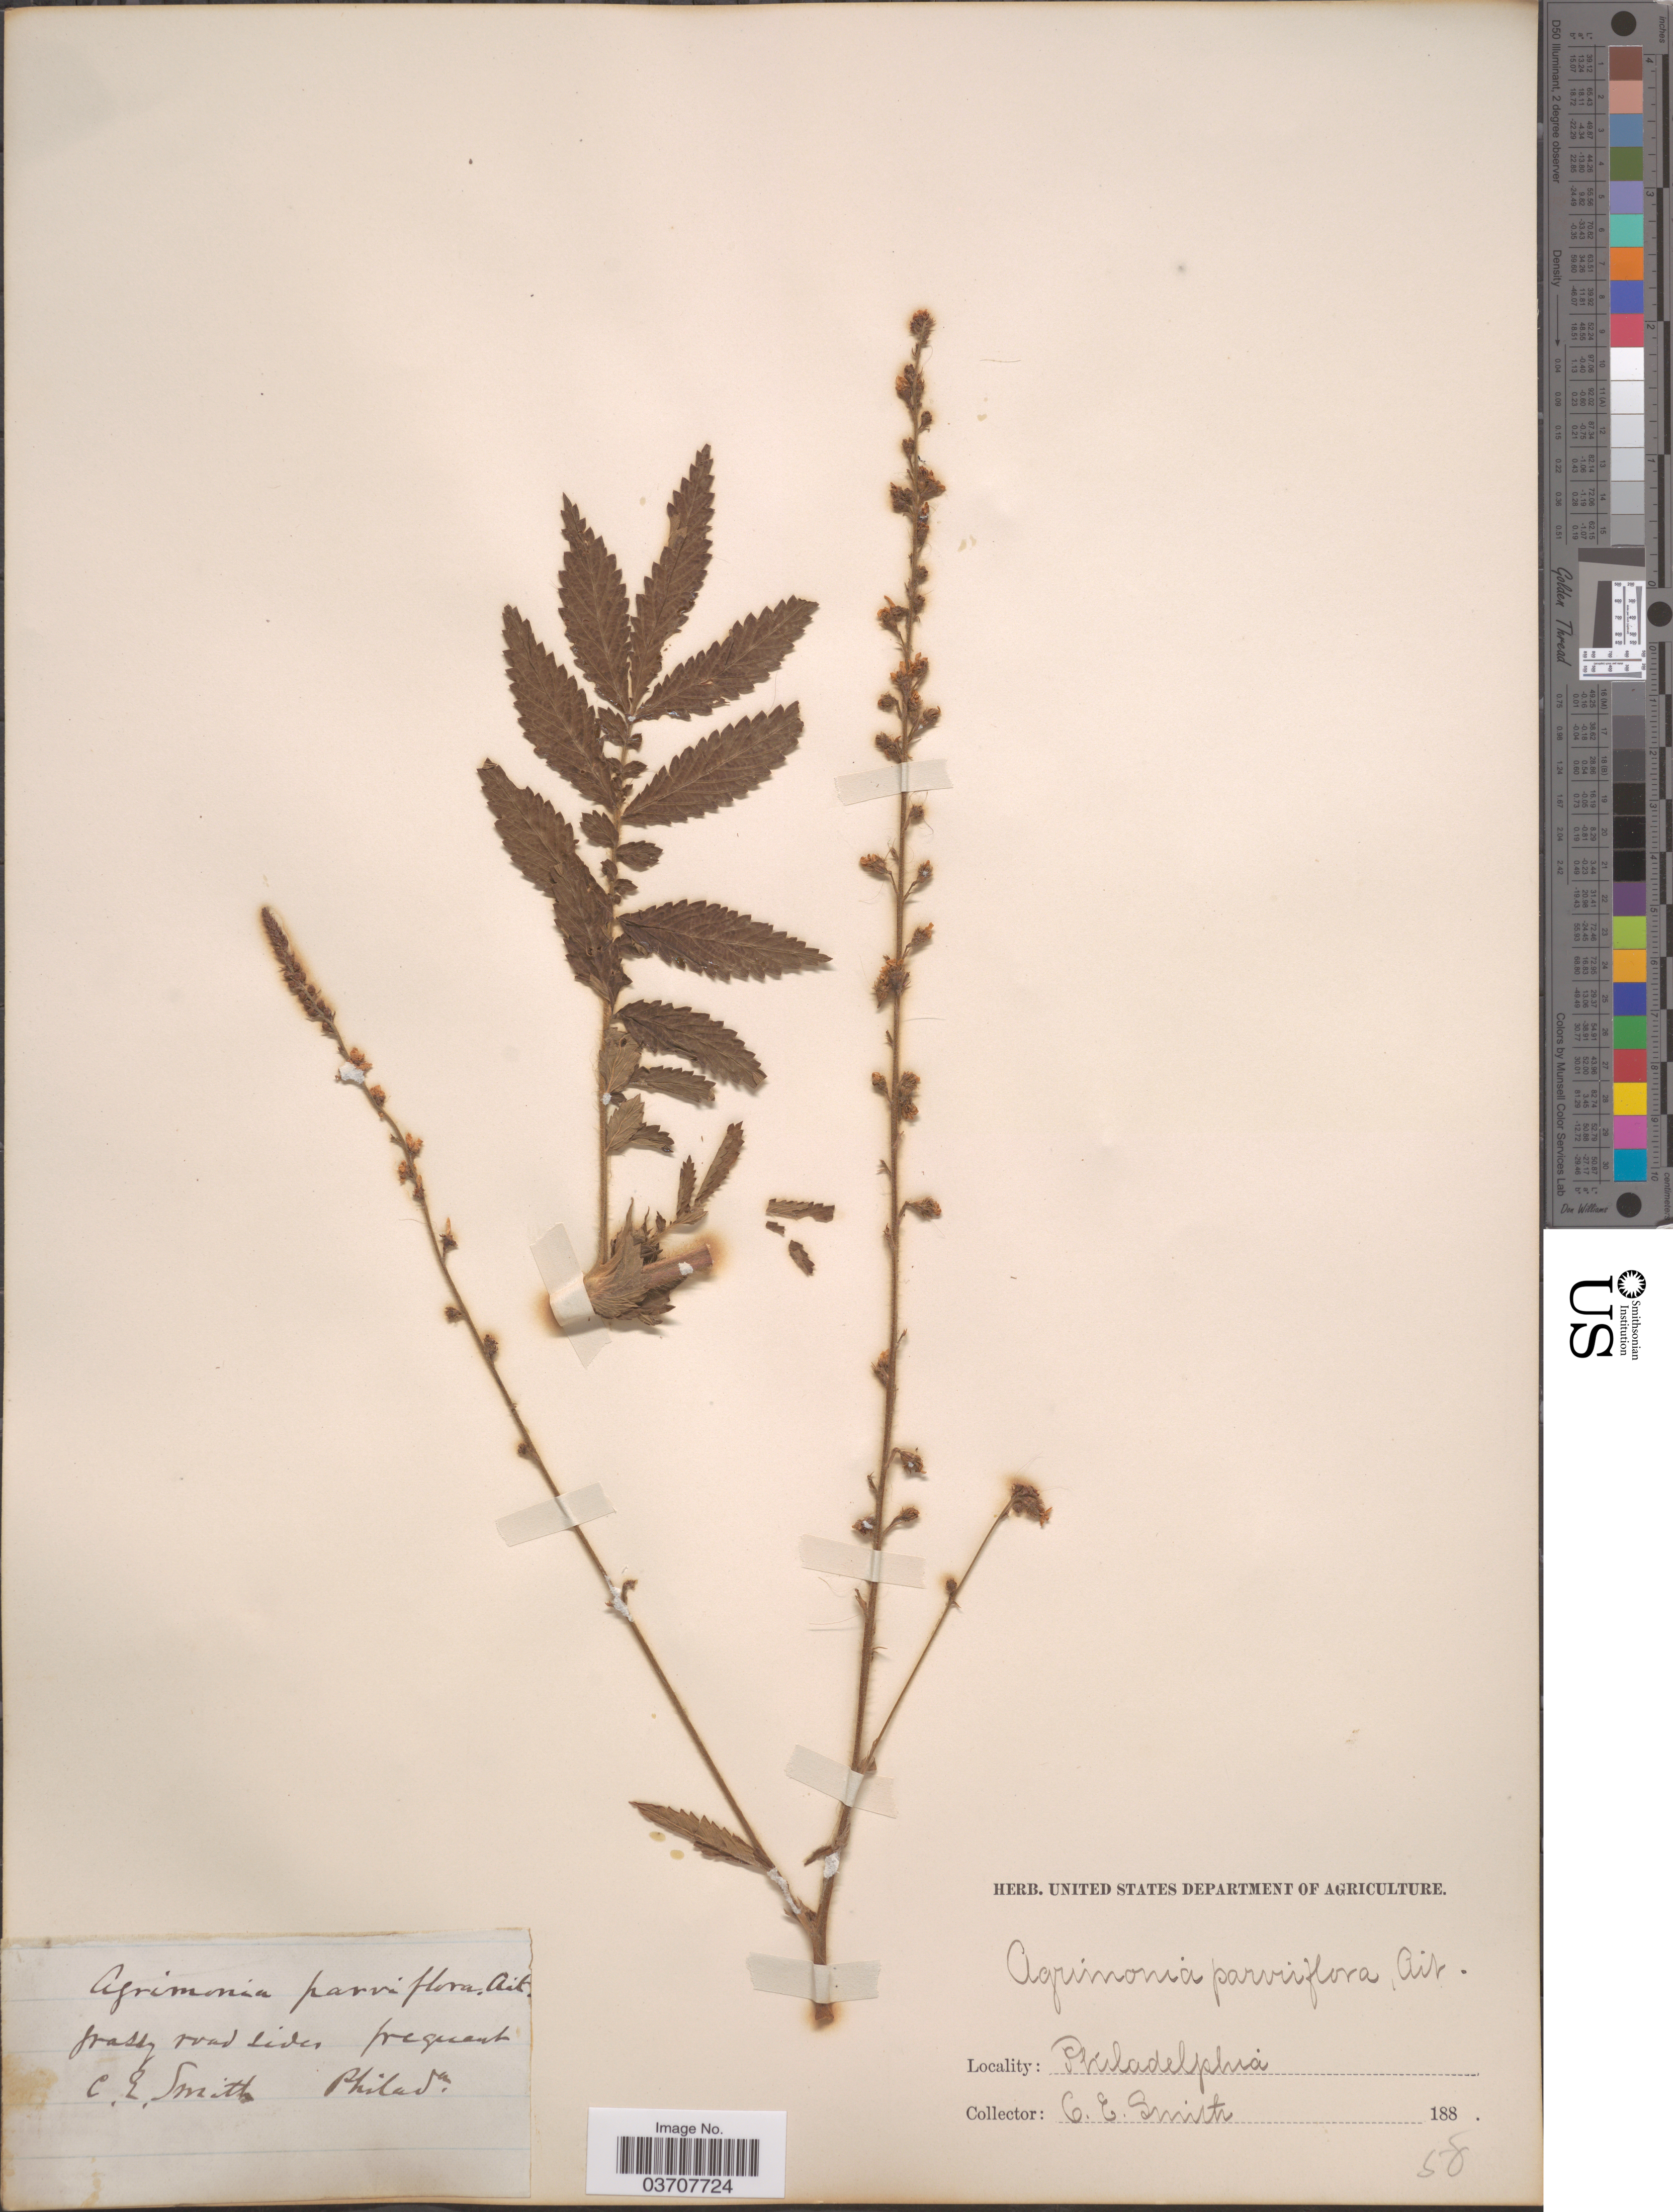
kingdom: Plantae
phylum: Tracheophyta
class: Magnoliopsida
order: Rosales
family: Rosaceae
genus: Agrimonia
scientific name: Agrimonia parviflora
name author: Aiton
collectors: C. E. Smith Jr.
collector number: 58?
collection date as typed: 188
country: United States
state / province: Pennsylvania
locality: Philadelphia.